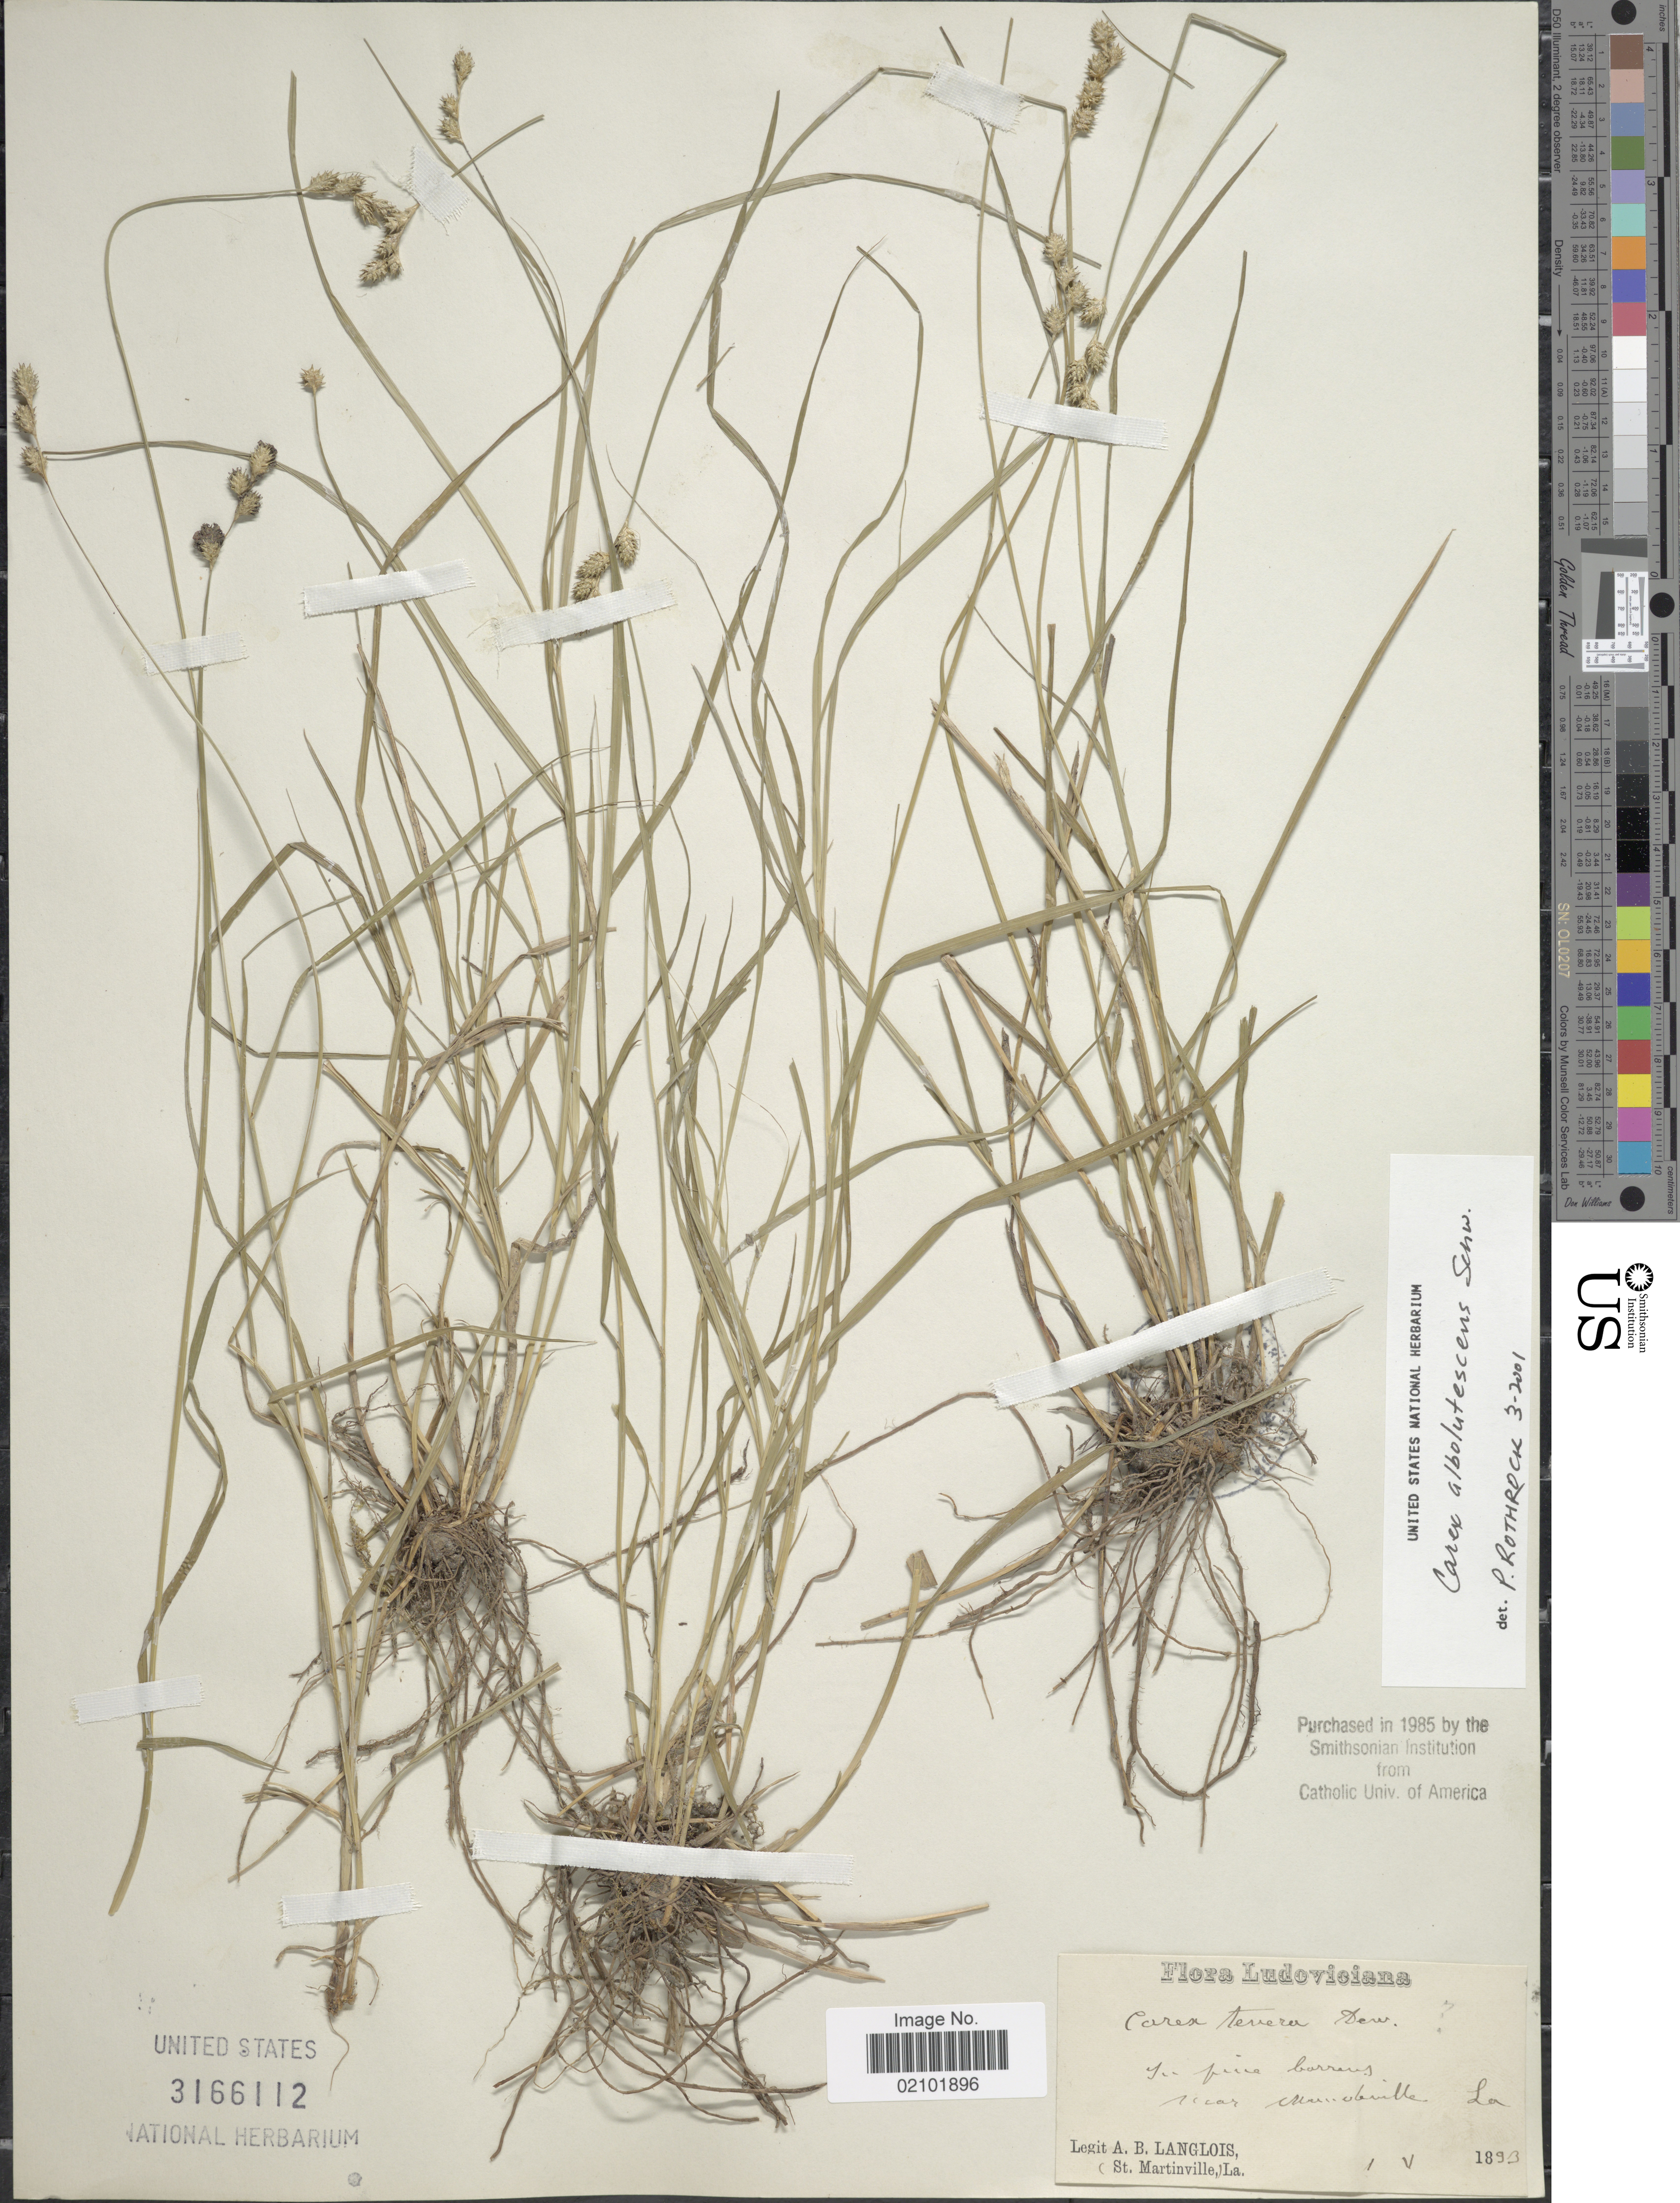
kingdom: Plantae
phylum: Tracheophyta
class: Liliopsida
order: Poales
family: Cyperaceae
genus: Carex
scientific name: Carex albolutescens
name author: Schwein.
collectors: A. Langlois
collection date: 1893-05-01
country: United States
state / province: Louisiana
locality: near Mandeville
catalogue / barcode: US 3166112